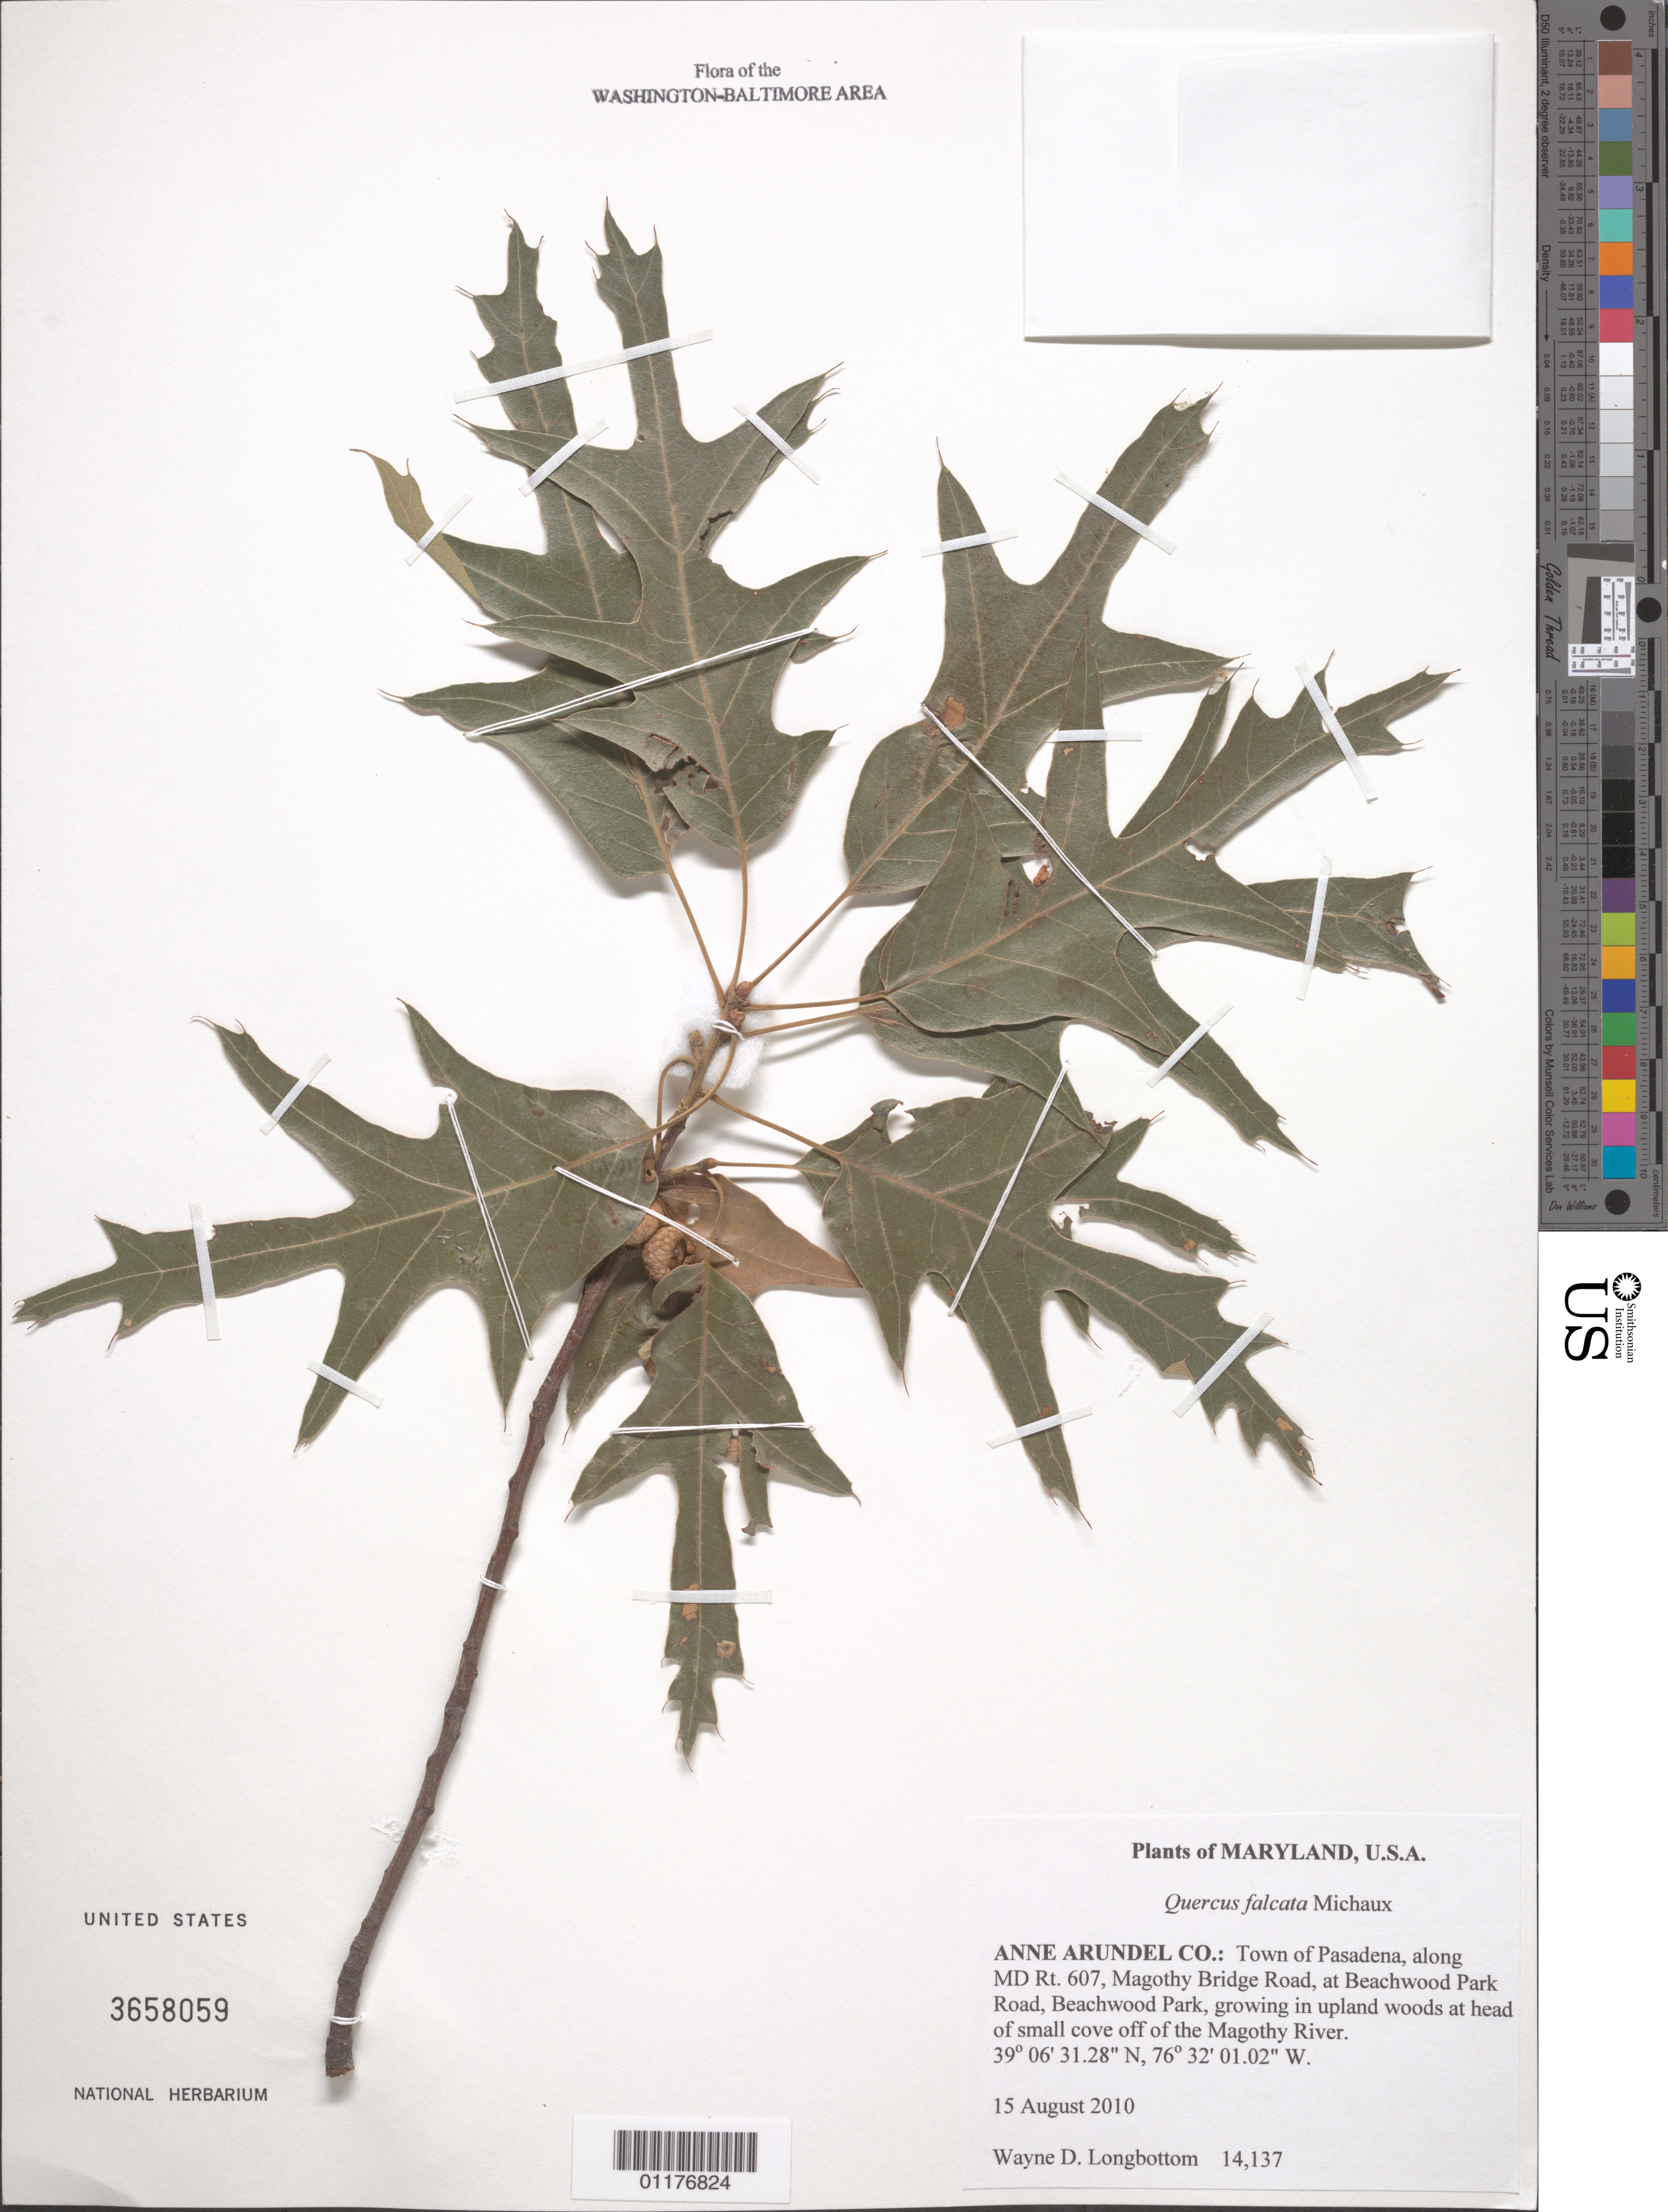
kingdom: Plantae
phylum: Tracheophyta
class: Magnoliopsida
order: Fagales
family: Fagaceae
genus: Quercus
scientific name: Quercus falcata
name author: Michx.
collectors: W. D. Longbottom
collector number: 14137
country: United States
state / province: Maryland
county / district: Anne Arundel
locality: Pasadena, along MD Rt. 607, Magothy Bridge Road, at Beachwood Park Road, Beachwood Park, head of small cove off the Mgathy River.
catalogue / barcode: US 3658059